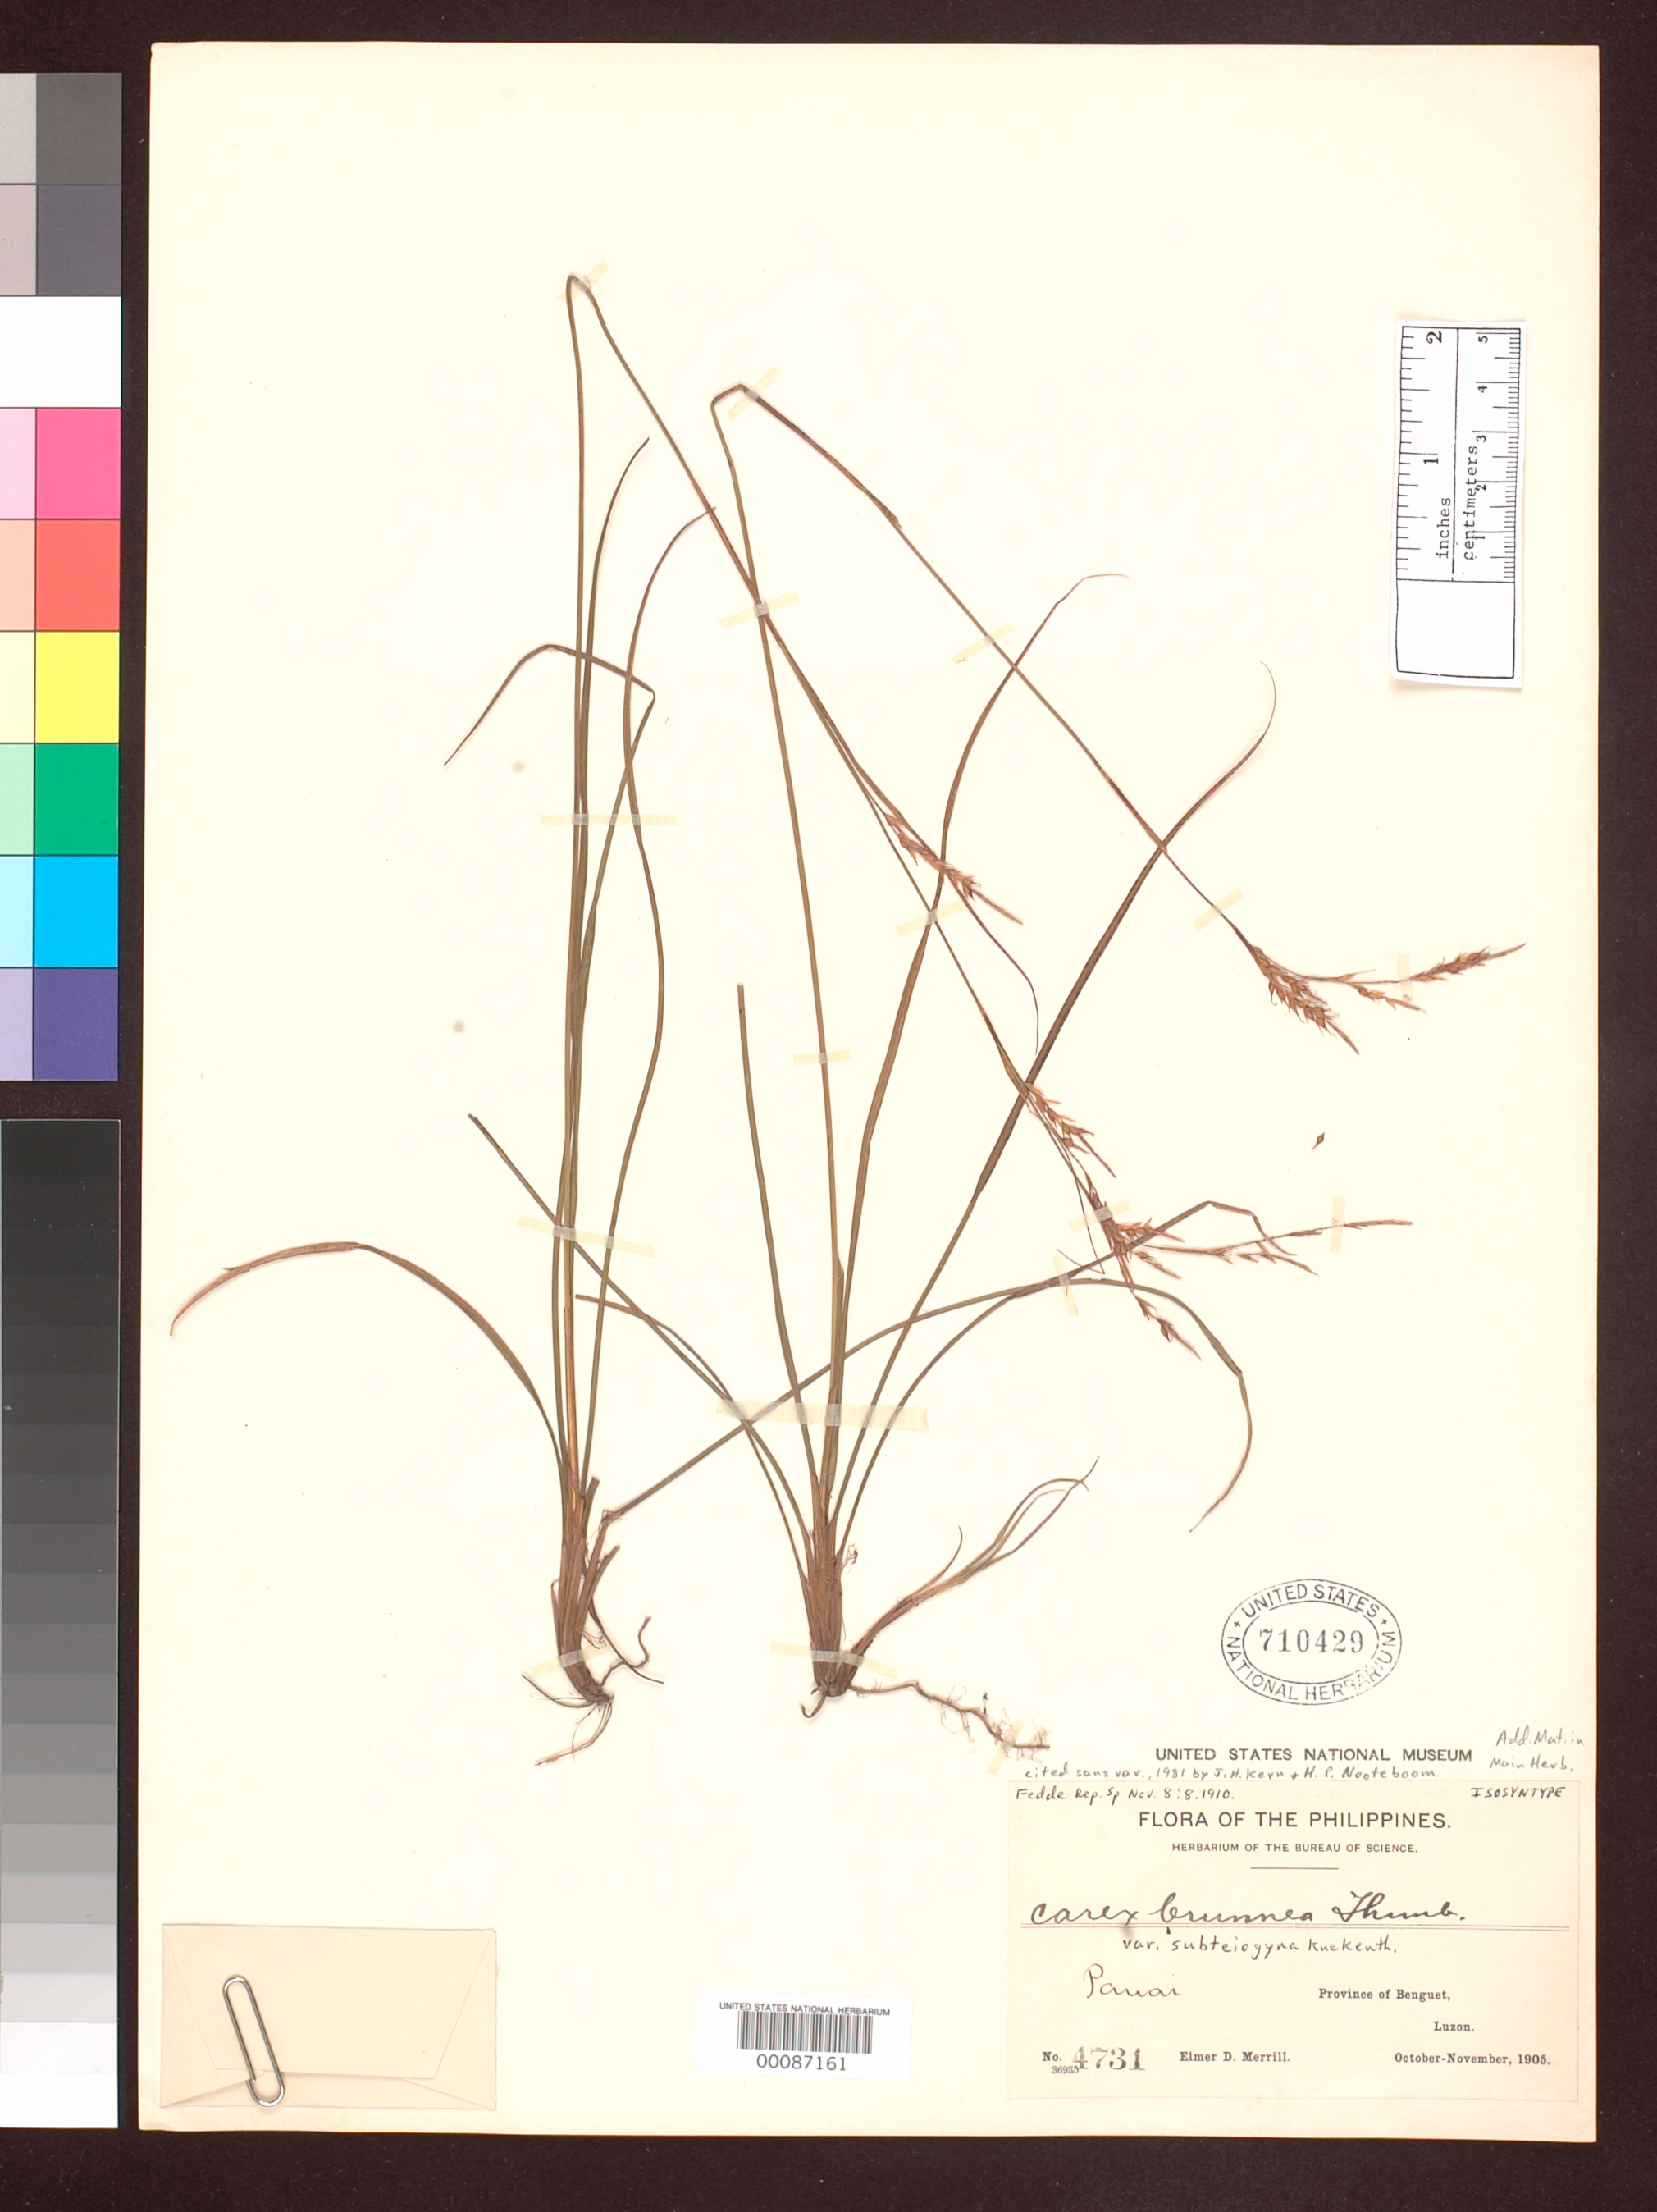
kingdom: Plantae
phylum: Tracheophyta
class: Liliopsida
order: Poales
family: Cyperaceae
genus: Carex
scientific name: Carex brunnea var. subteiogyna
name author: Kük.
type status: Isosyntype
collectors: E. D. Merrill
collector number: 4731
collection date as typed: Oct 1905 to -- Nov 1905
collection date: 1905-10/1905-11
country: Philippines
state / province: Cordillera (Administrative Region)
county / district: Benguet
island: Luzon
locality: Pauai.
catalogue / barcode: US 710429